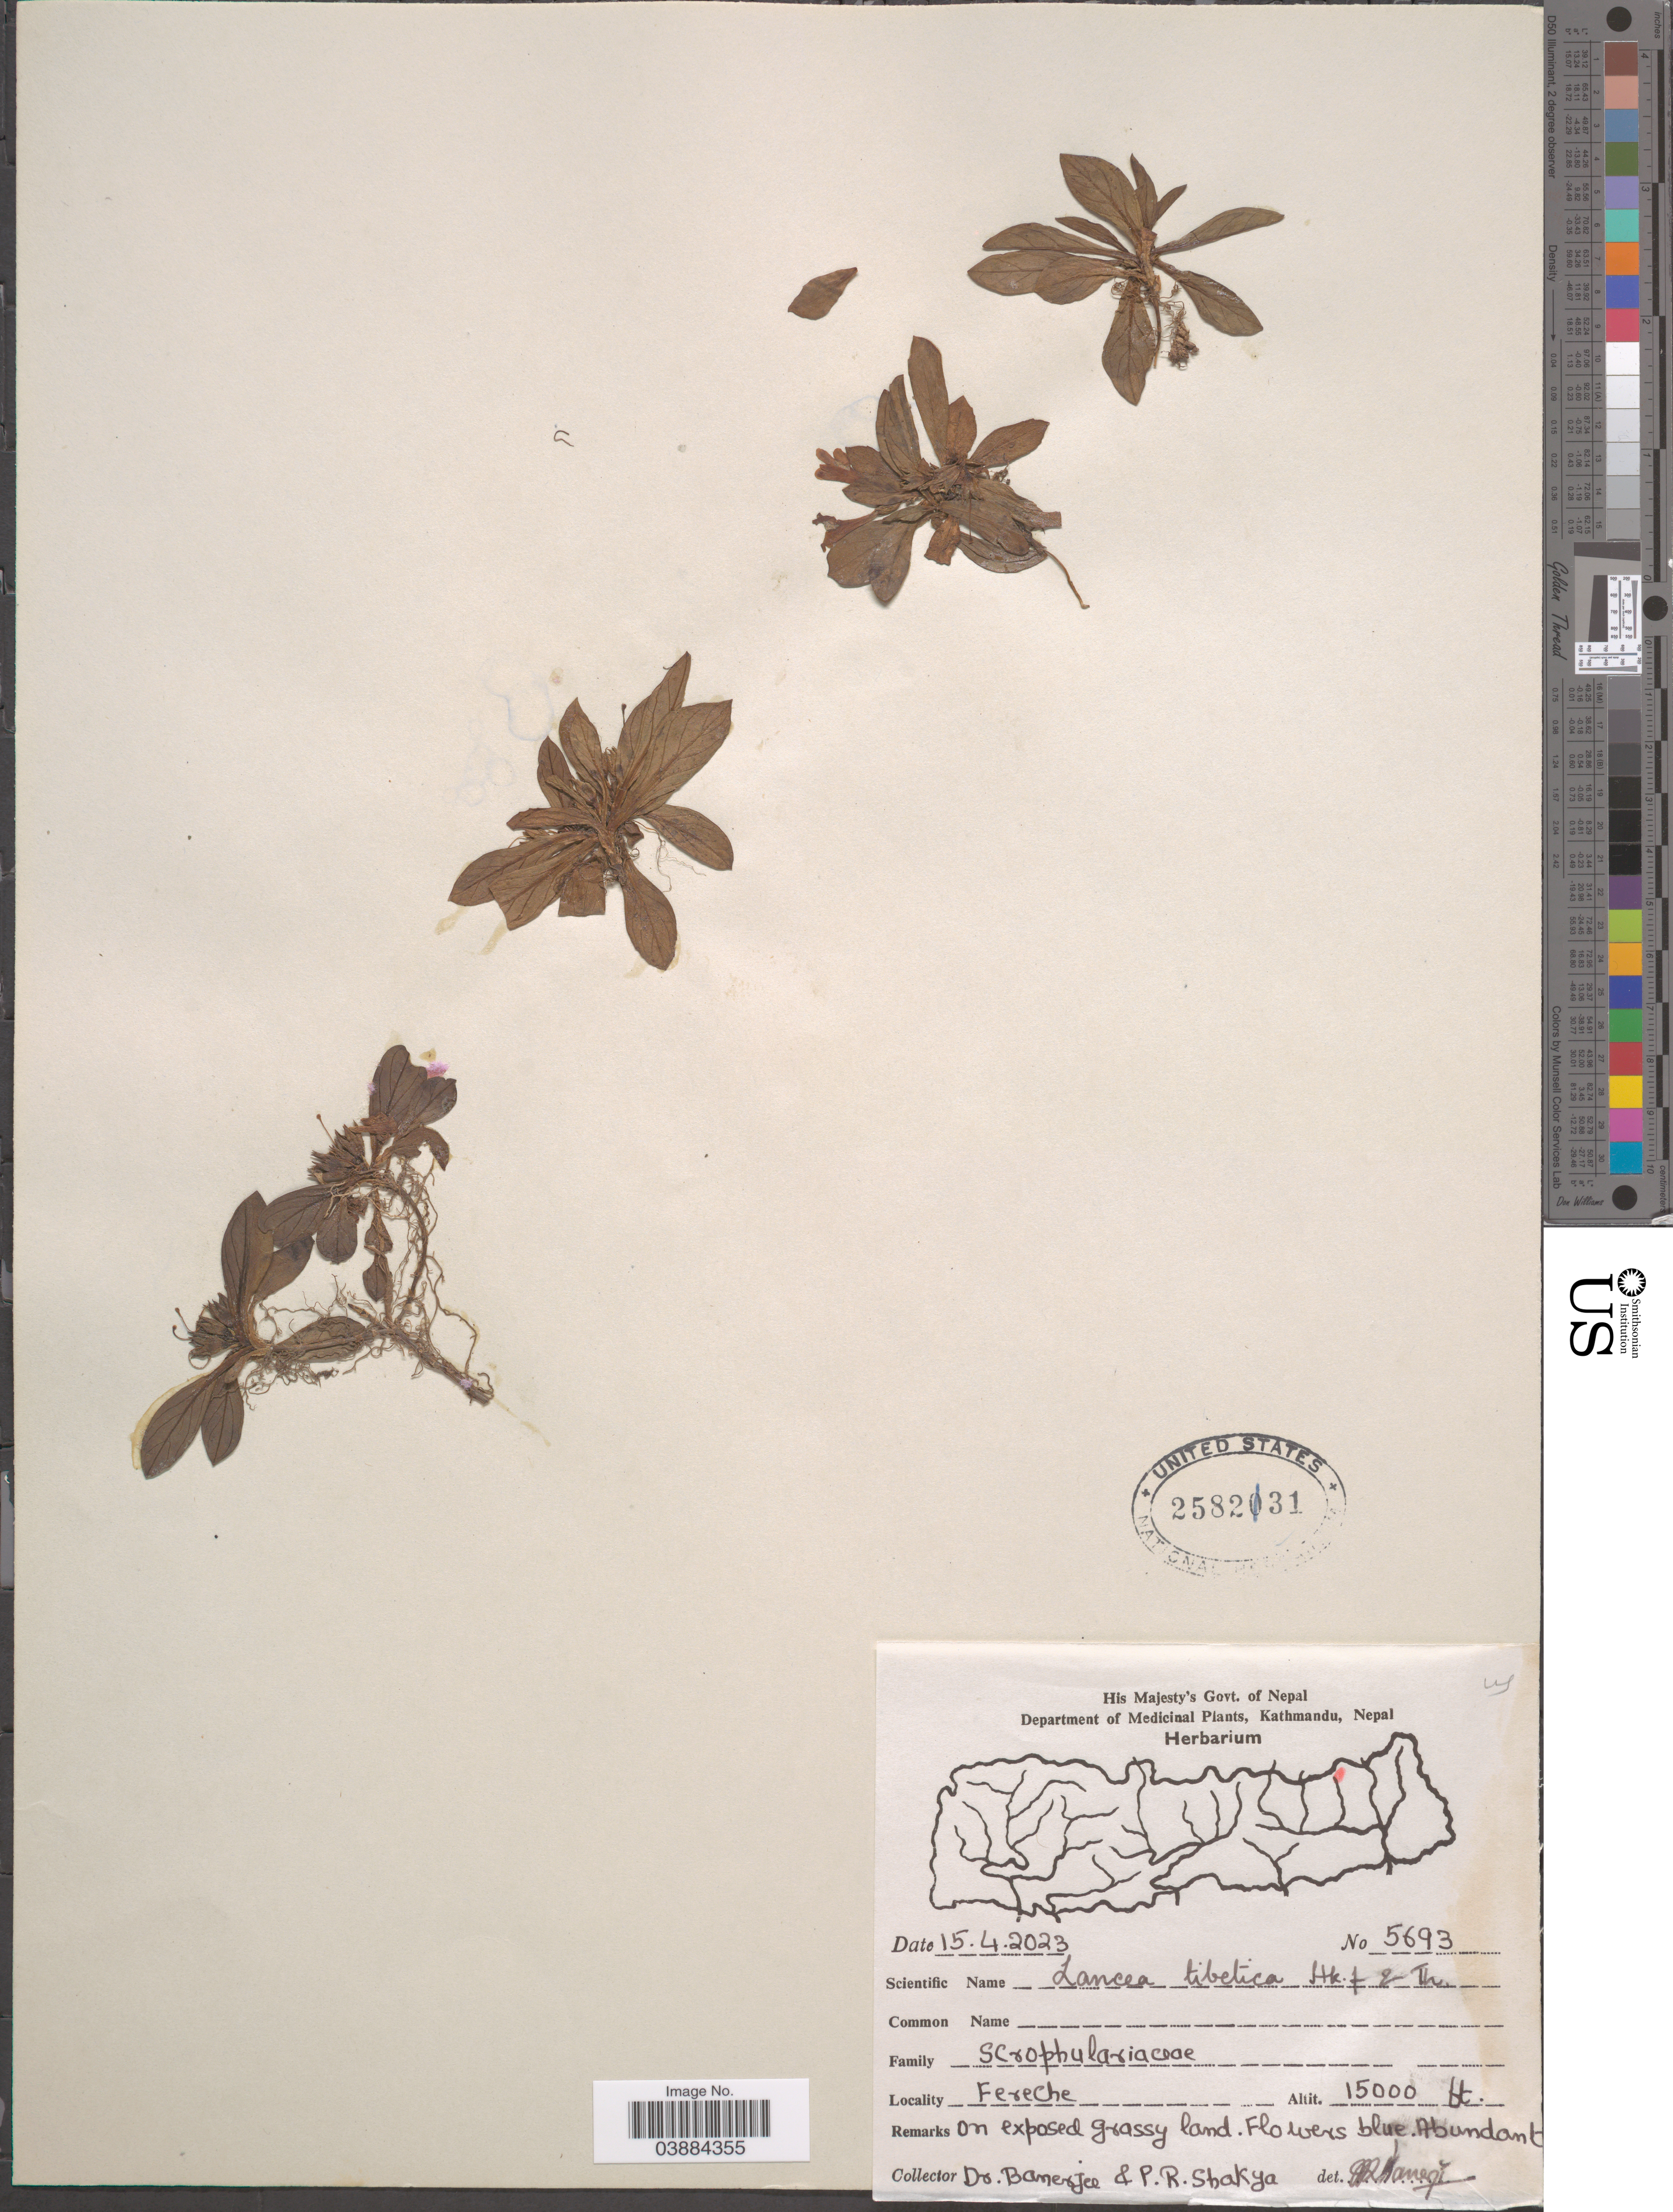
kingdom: Plantae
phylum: Tracheophyta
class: Magnoliopsida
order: Lamiales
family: Mazaceae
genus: Lancea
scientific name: Lancea tibetica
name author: Hook. f. & Thomson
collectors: Banerjee & P. Shakya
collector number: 5693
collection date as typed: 15.4.2023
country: Nepal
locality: Fereche.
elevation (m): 4572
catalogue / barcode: US 2582131